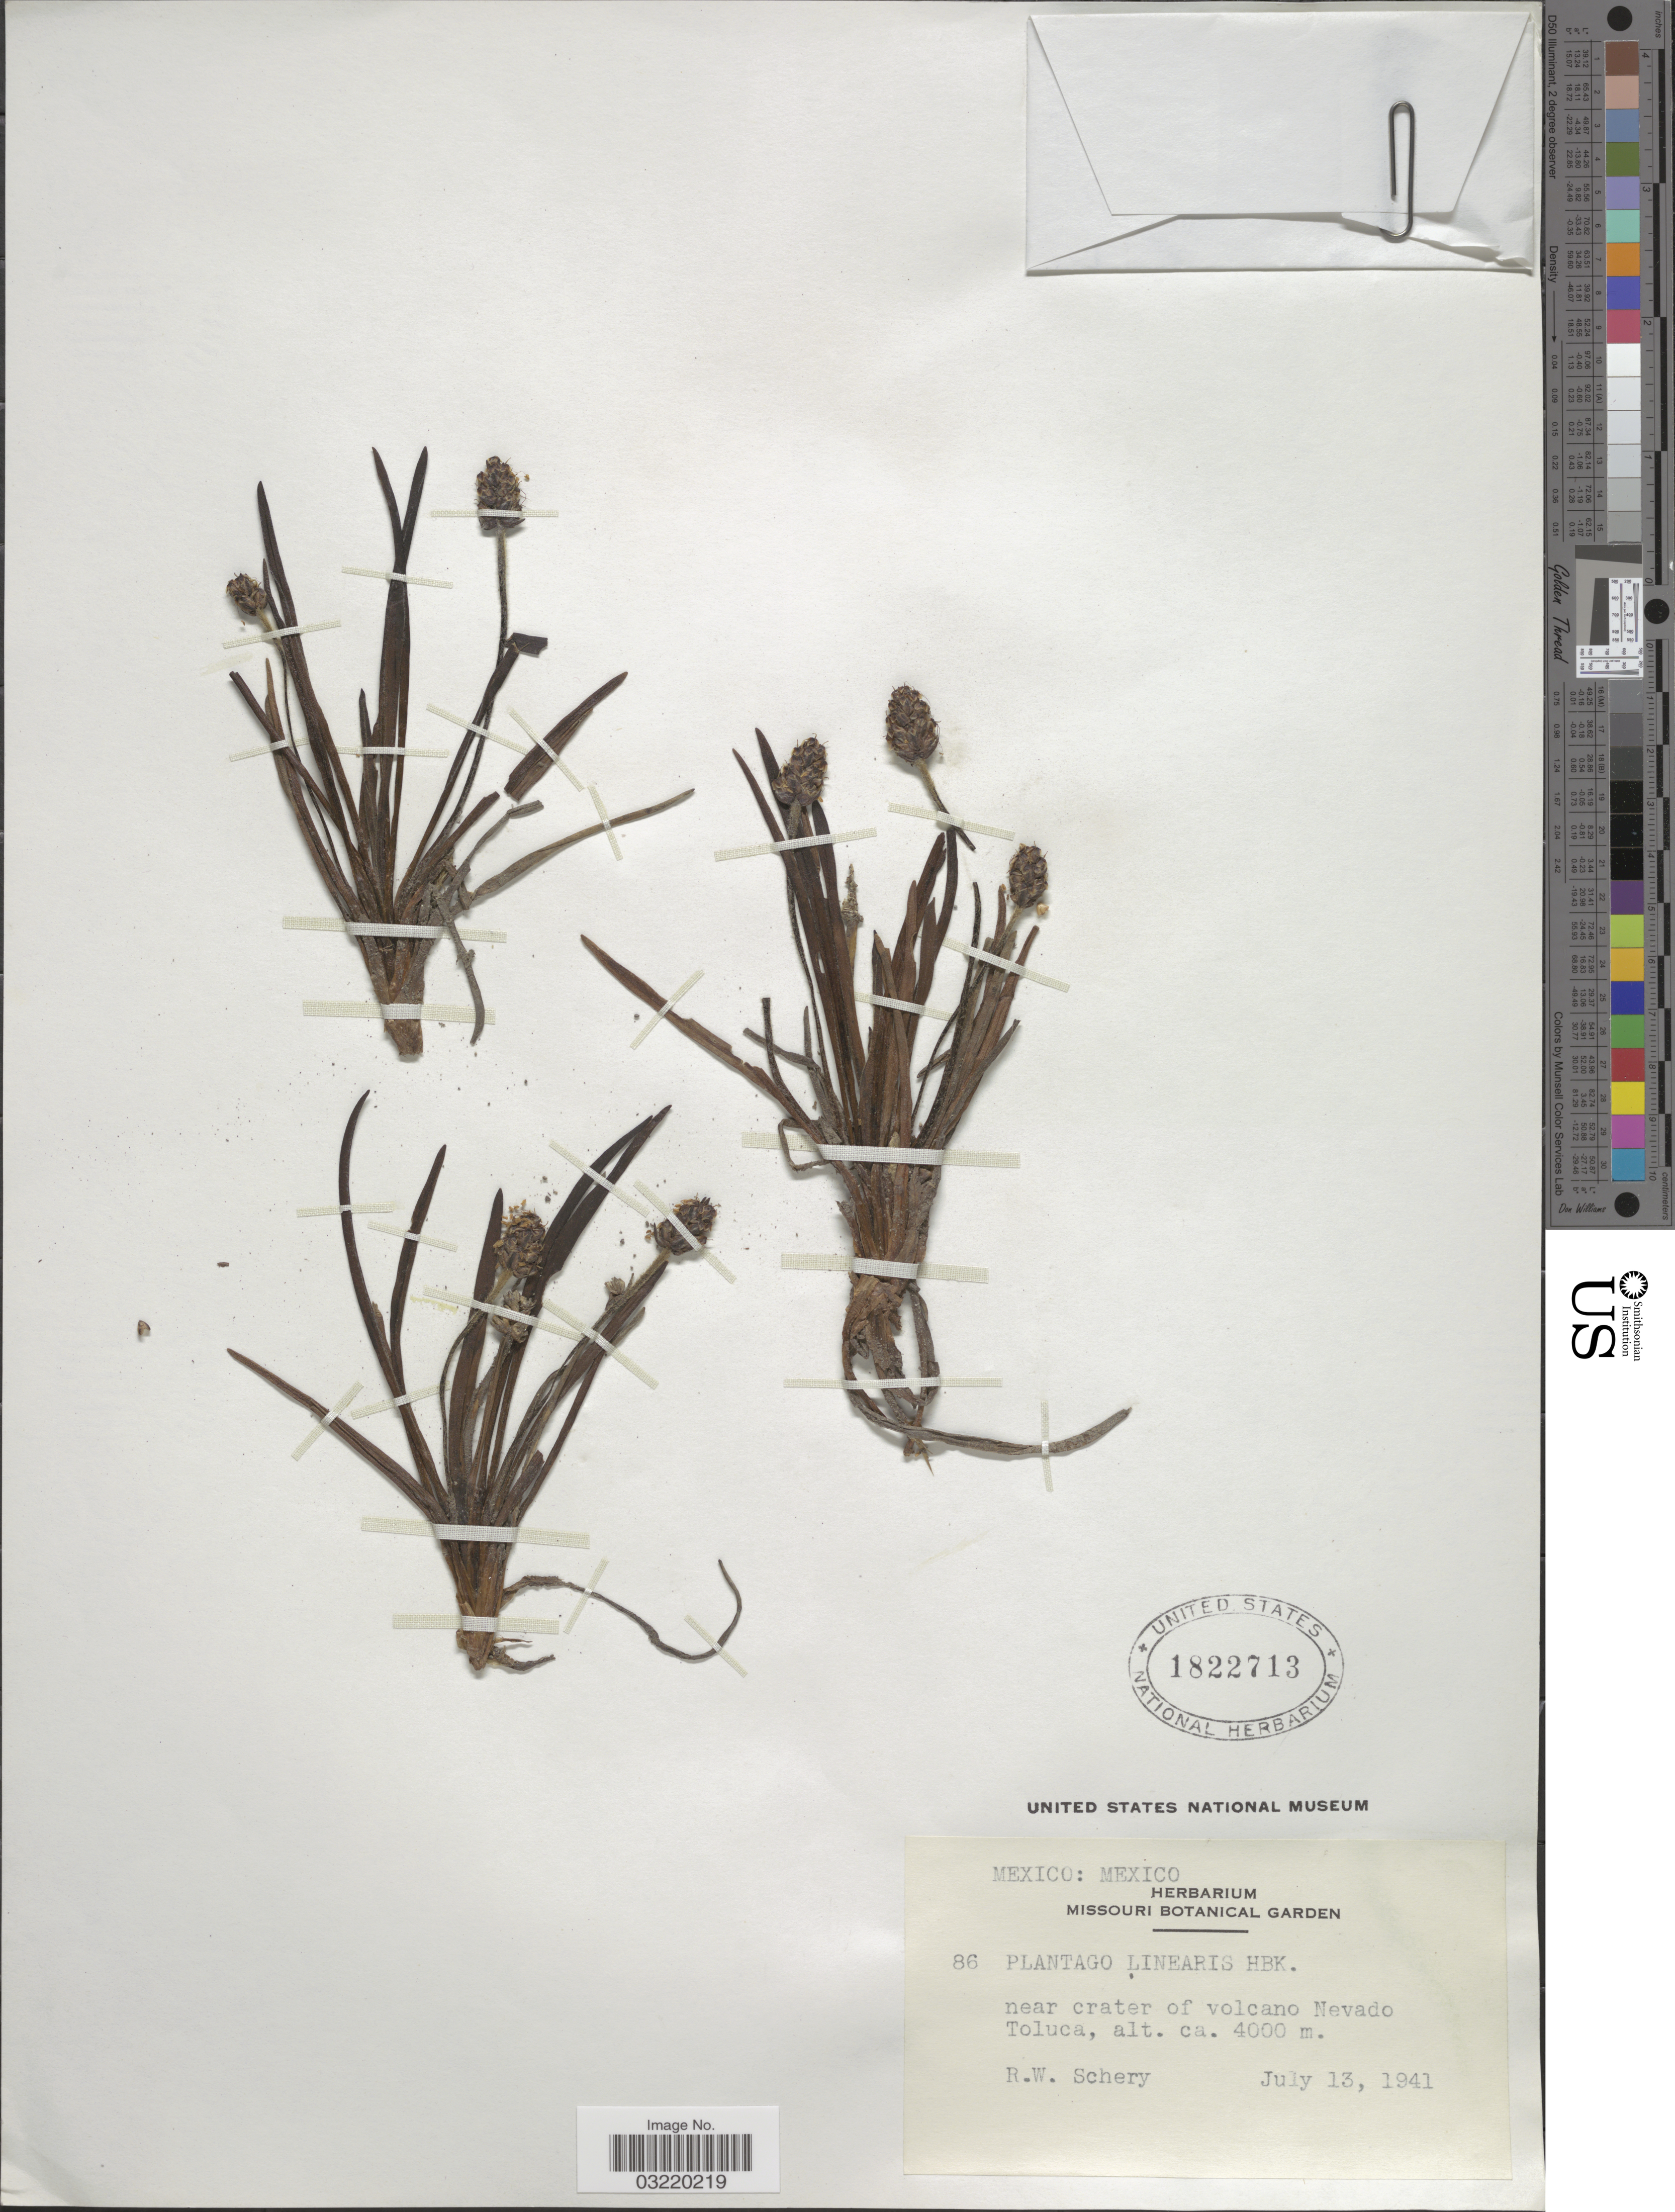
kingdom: Plantae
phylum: Tracheophyta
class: Magnoliopsida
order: Lamiales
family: Plantaginaceae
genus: Plantago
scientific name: Plantago nivea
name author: Kunth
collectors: R. W. Schery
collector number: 86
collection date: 1941-07-13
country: Mexico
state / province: México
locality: Near crater of volcano Nevado Toluca.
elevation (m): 4000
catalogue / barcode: US 1822713